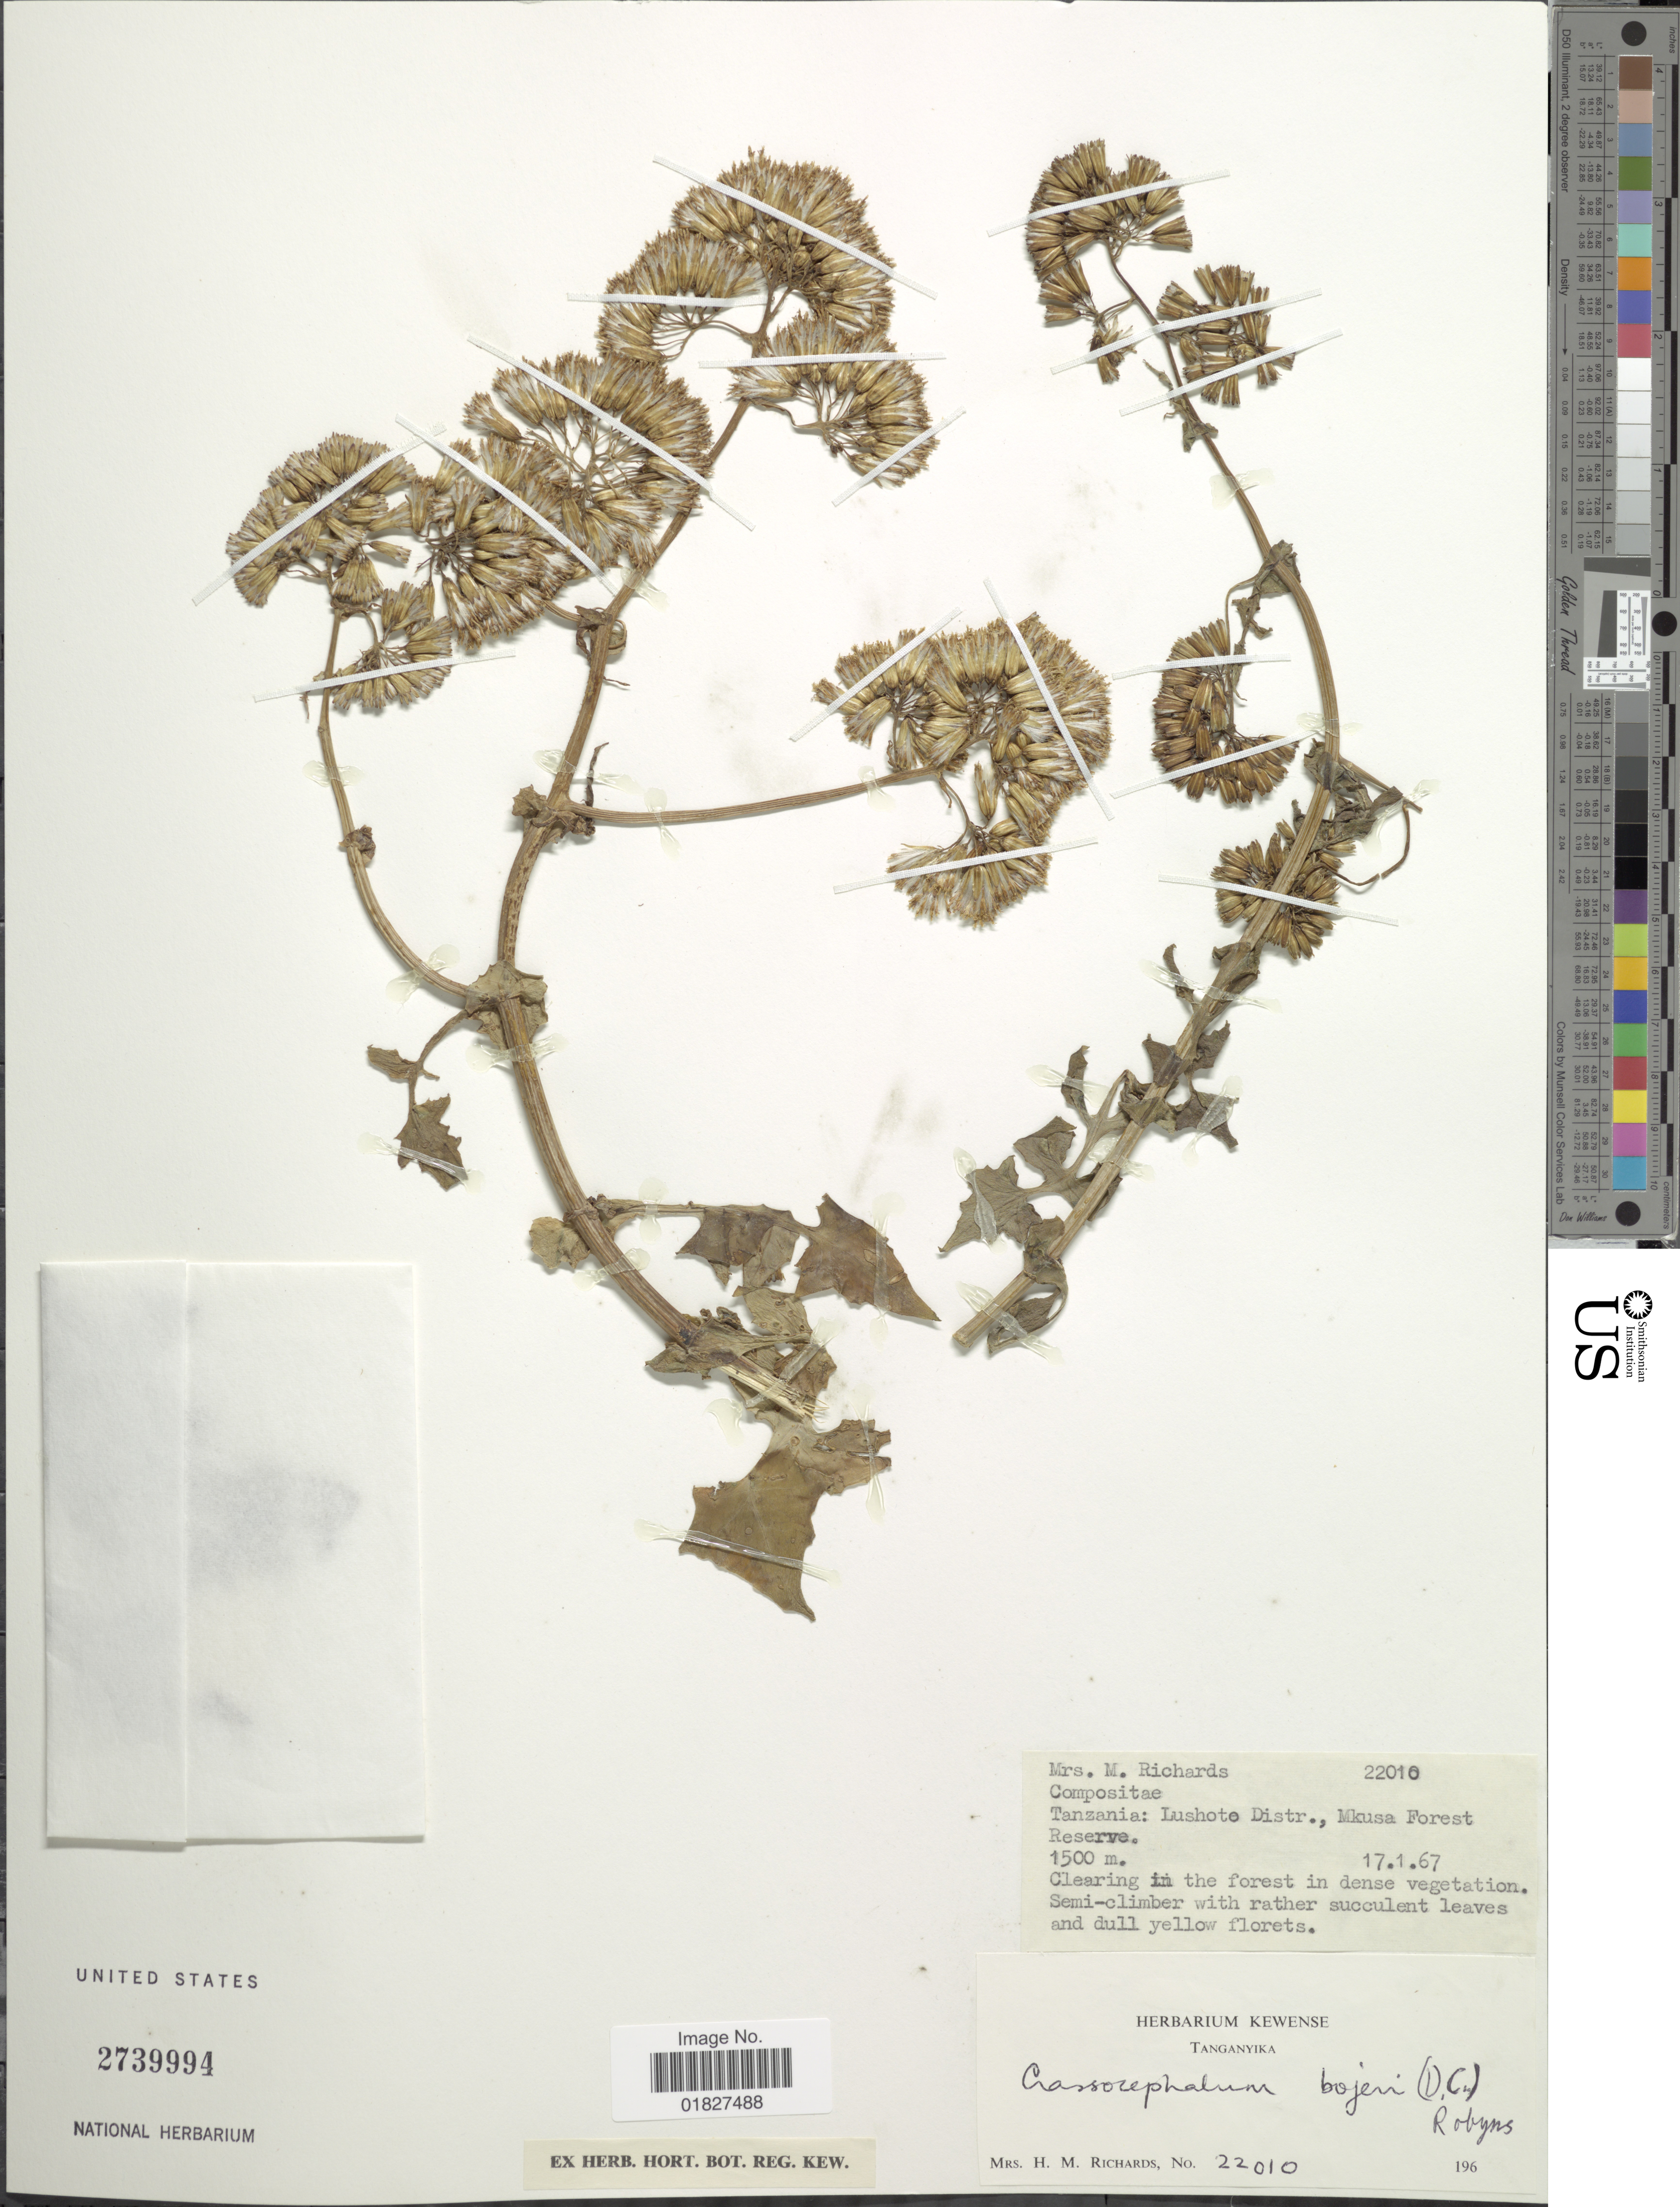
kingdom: Plantae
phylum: Tracheophyta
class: Magnoliopsida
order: Asterales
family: Asteraceae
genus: Crassocephalum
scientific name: Crassocephalum bojeri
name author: (DC.) Robyns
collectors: H. Richards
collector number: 22010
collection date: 1967-01-17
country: Tanzania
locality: Tanganyika, Lushoto Distr., Mkusa Forest Reserve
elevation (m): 1500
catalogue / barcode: US 2739994